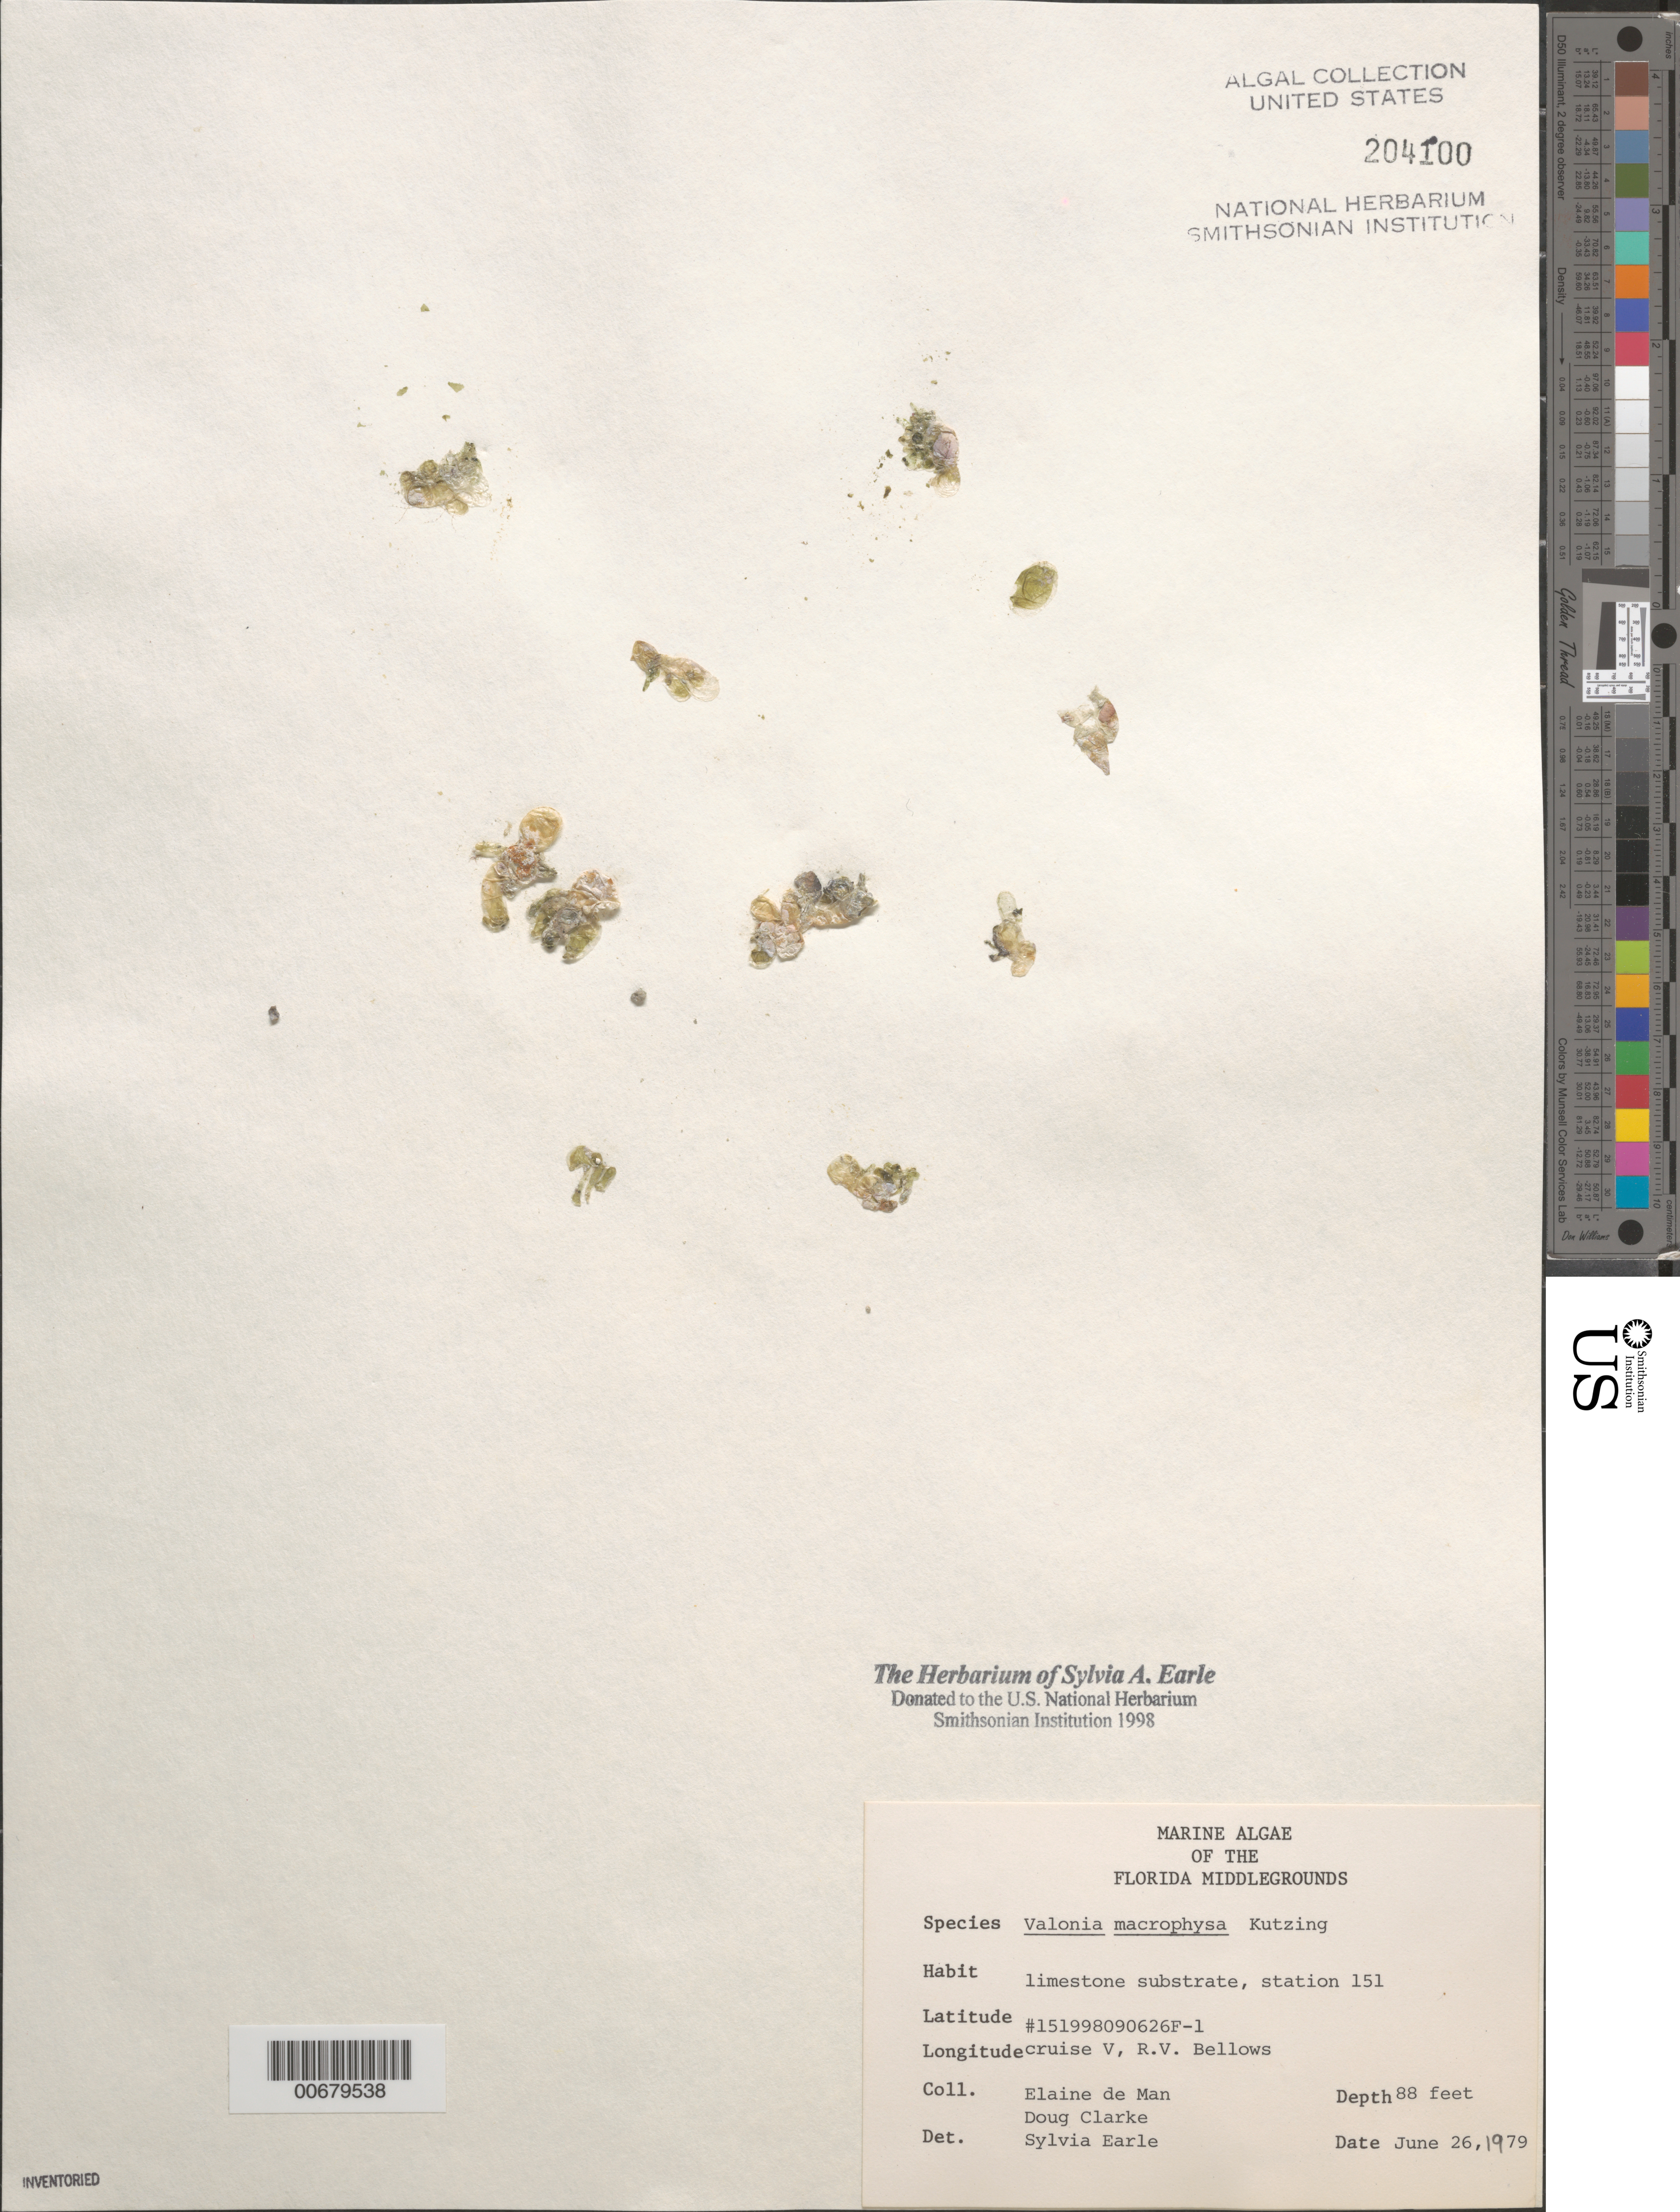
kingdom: Plantae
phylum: Chlorophyta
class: Ulvophyceae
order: Siphonocladales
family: Valoniaceae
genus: Valonia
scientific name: Valonia macrophysa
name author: Kütz.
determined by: Earle, S. A.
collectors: E. de Man & D. Clarke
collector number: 151998090626F-1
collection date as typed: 26 Jun 1979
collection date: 1979-06-26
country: United States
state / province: Florida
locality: Florida Middle Grounds, Gulf of Mexico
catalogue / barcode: US 204100